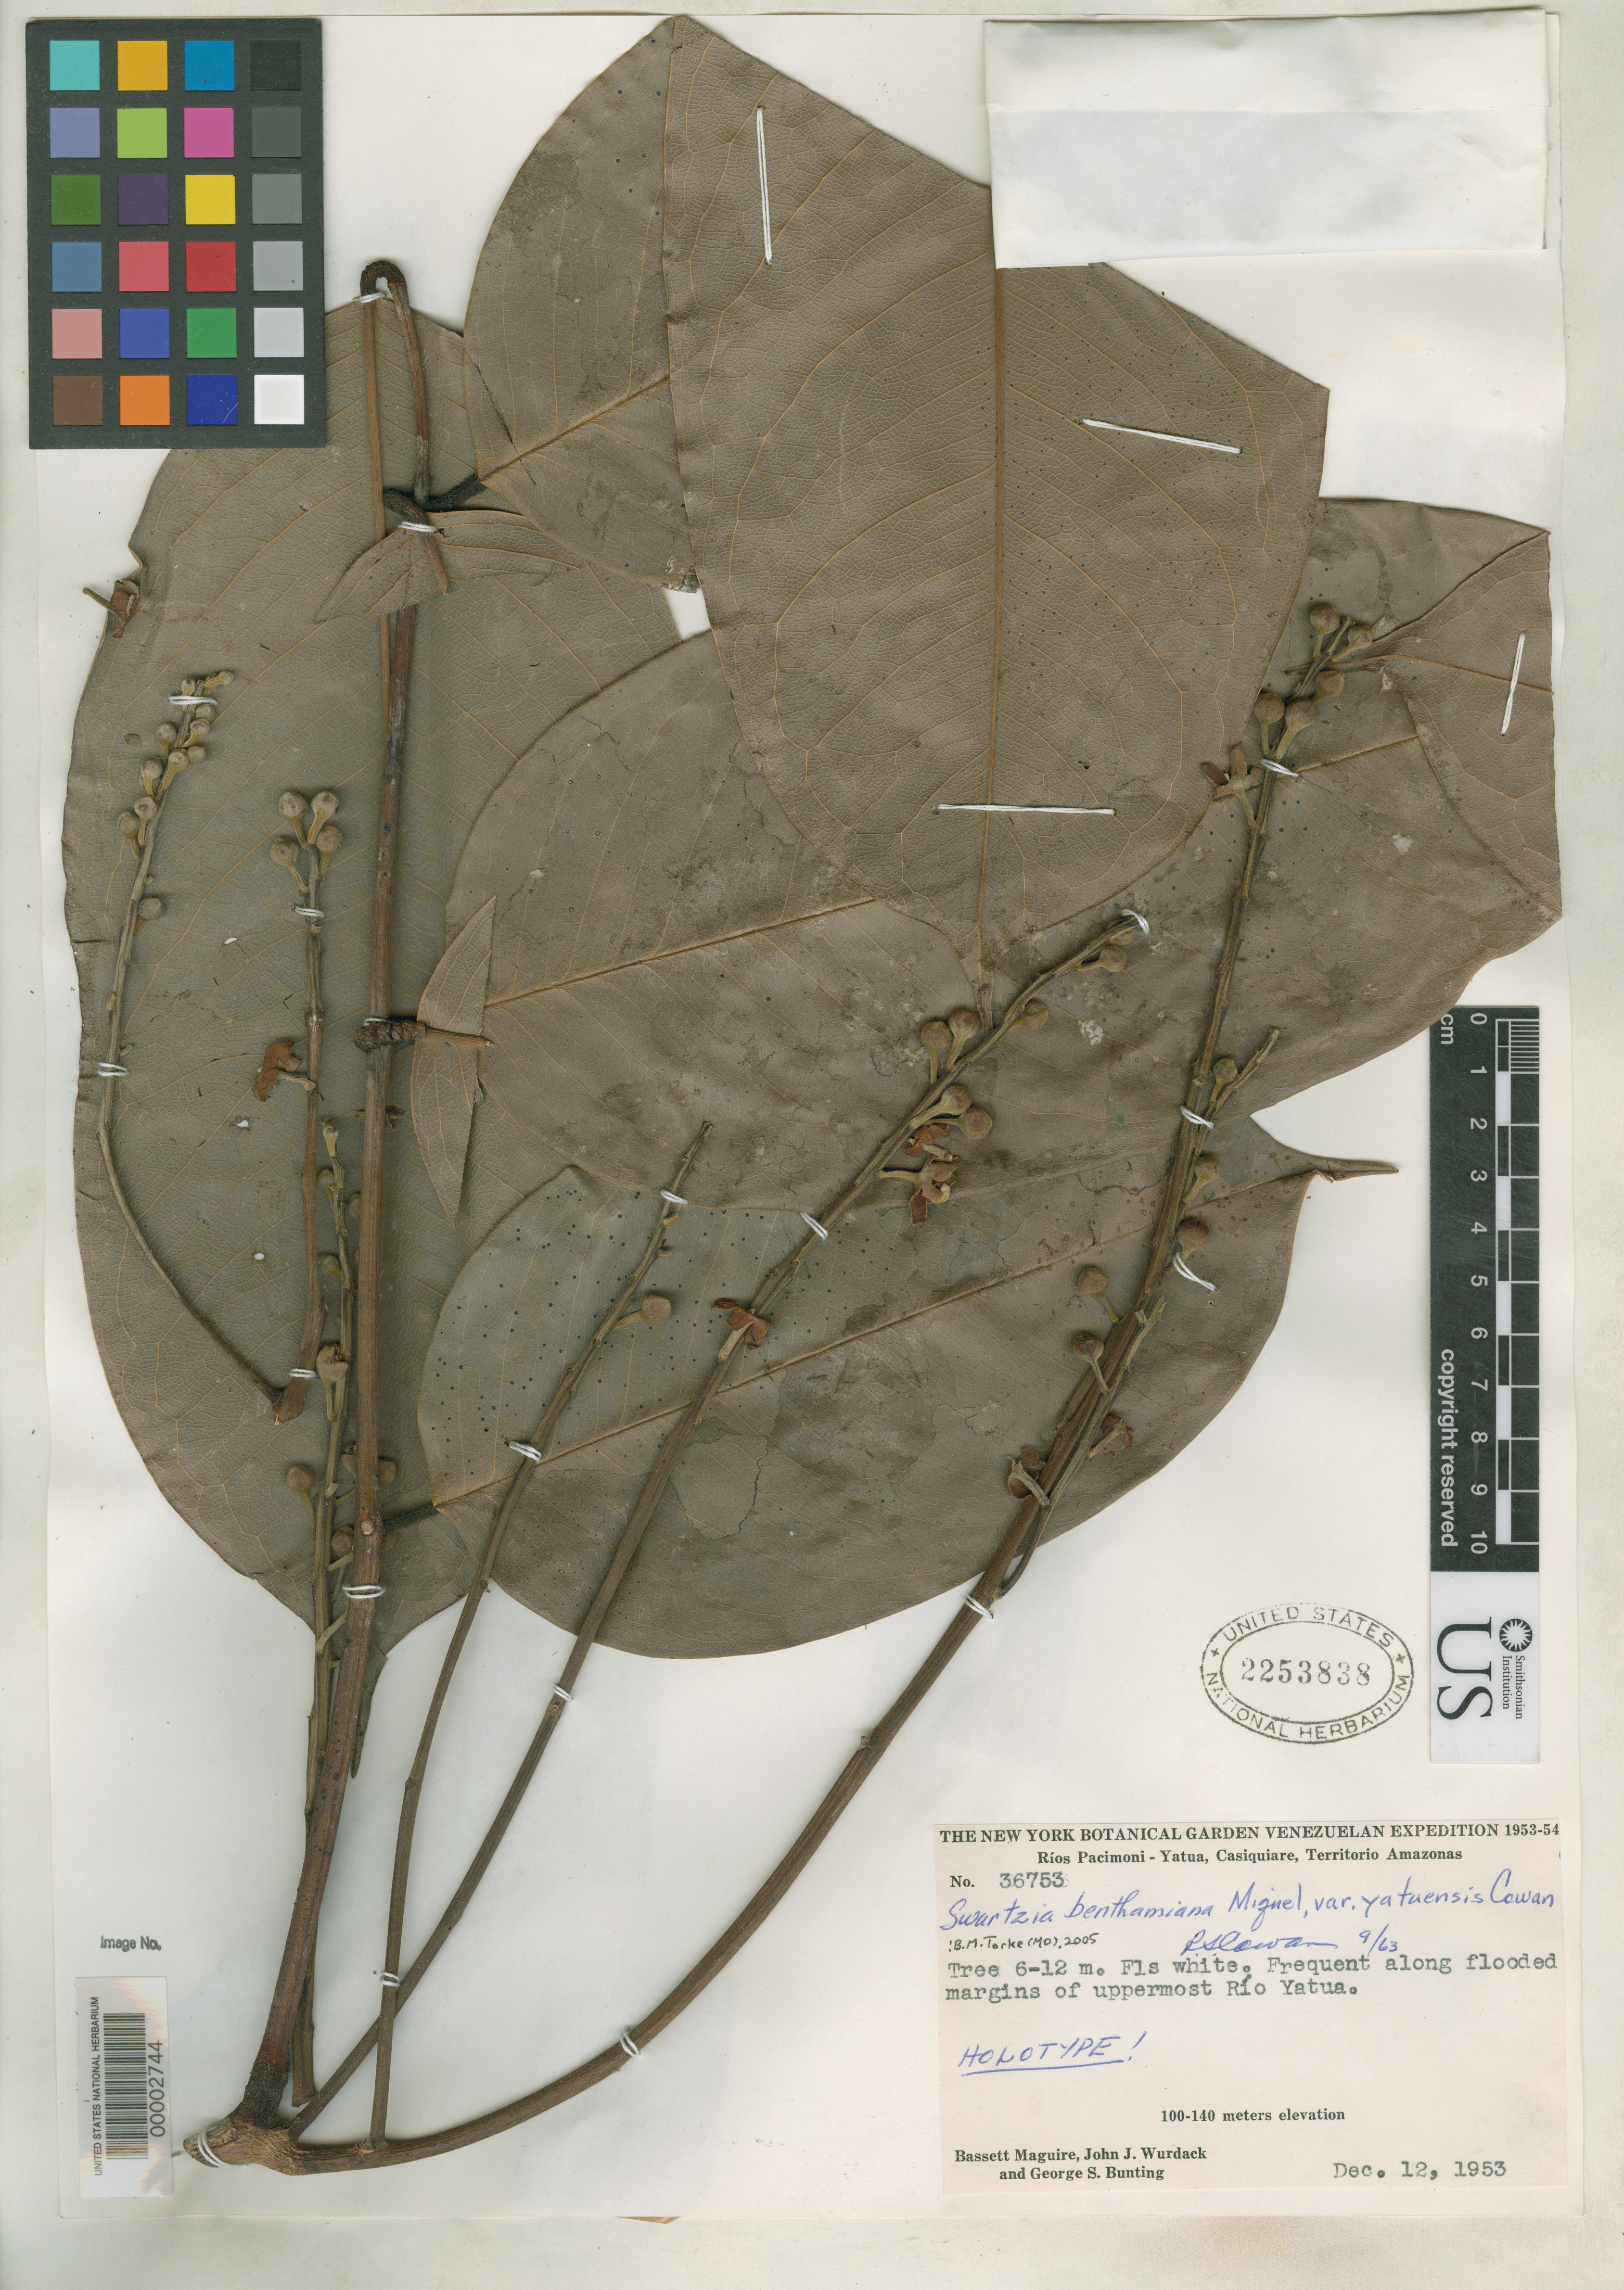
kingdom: Plantae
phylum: Tracheophyta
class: Magnoliopsida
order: Fabales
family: Fabaceae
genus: Swartzia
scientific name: Swartzia benthamiana var. yatuensis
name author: R.S. Cowan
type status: Holotype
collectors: B. Maguire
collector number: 36753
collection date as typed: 12 Dec 1953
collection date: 1953-12-12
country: Venezuela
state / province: Amazonas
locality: Rio Yatua.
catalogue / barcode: US 2253838